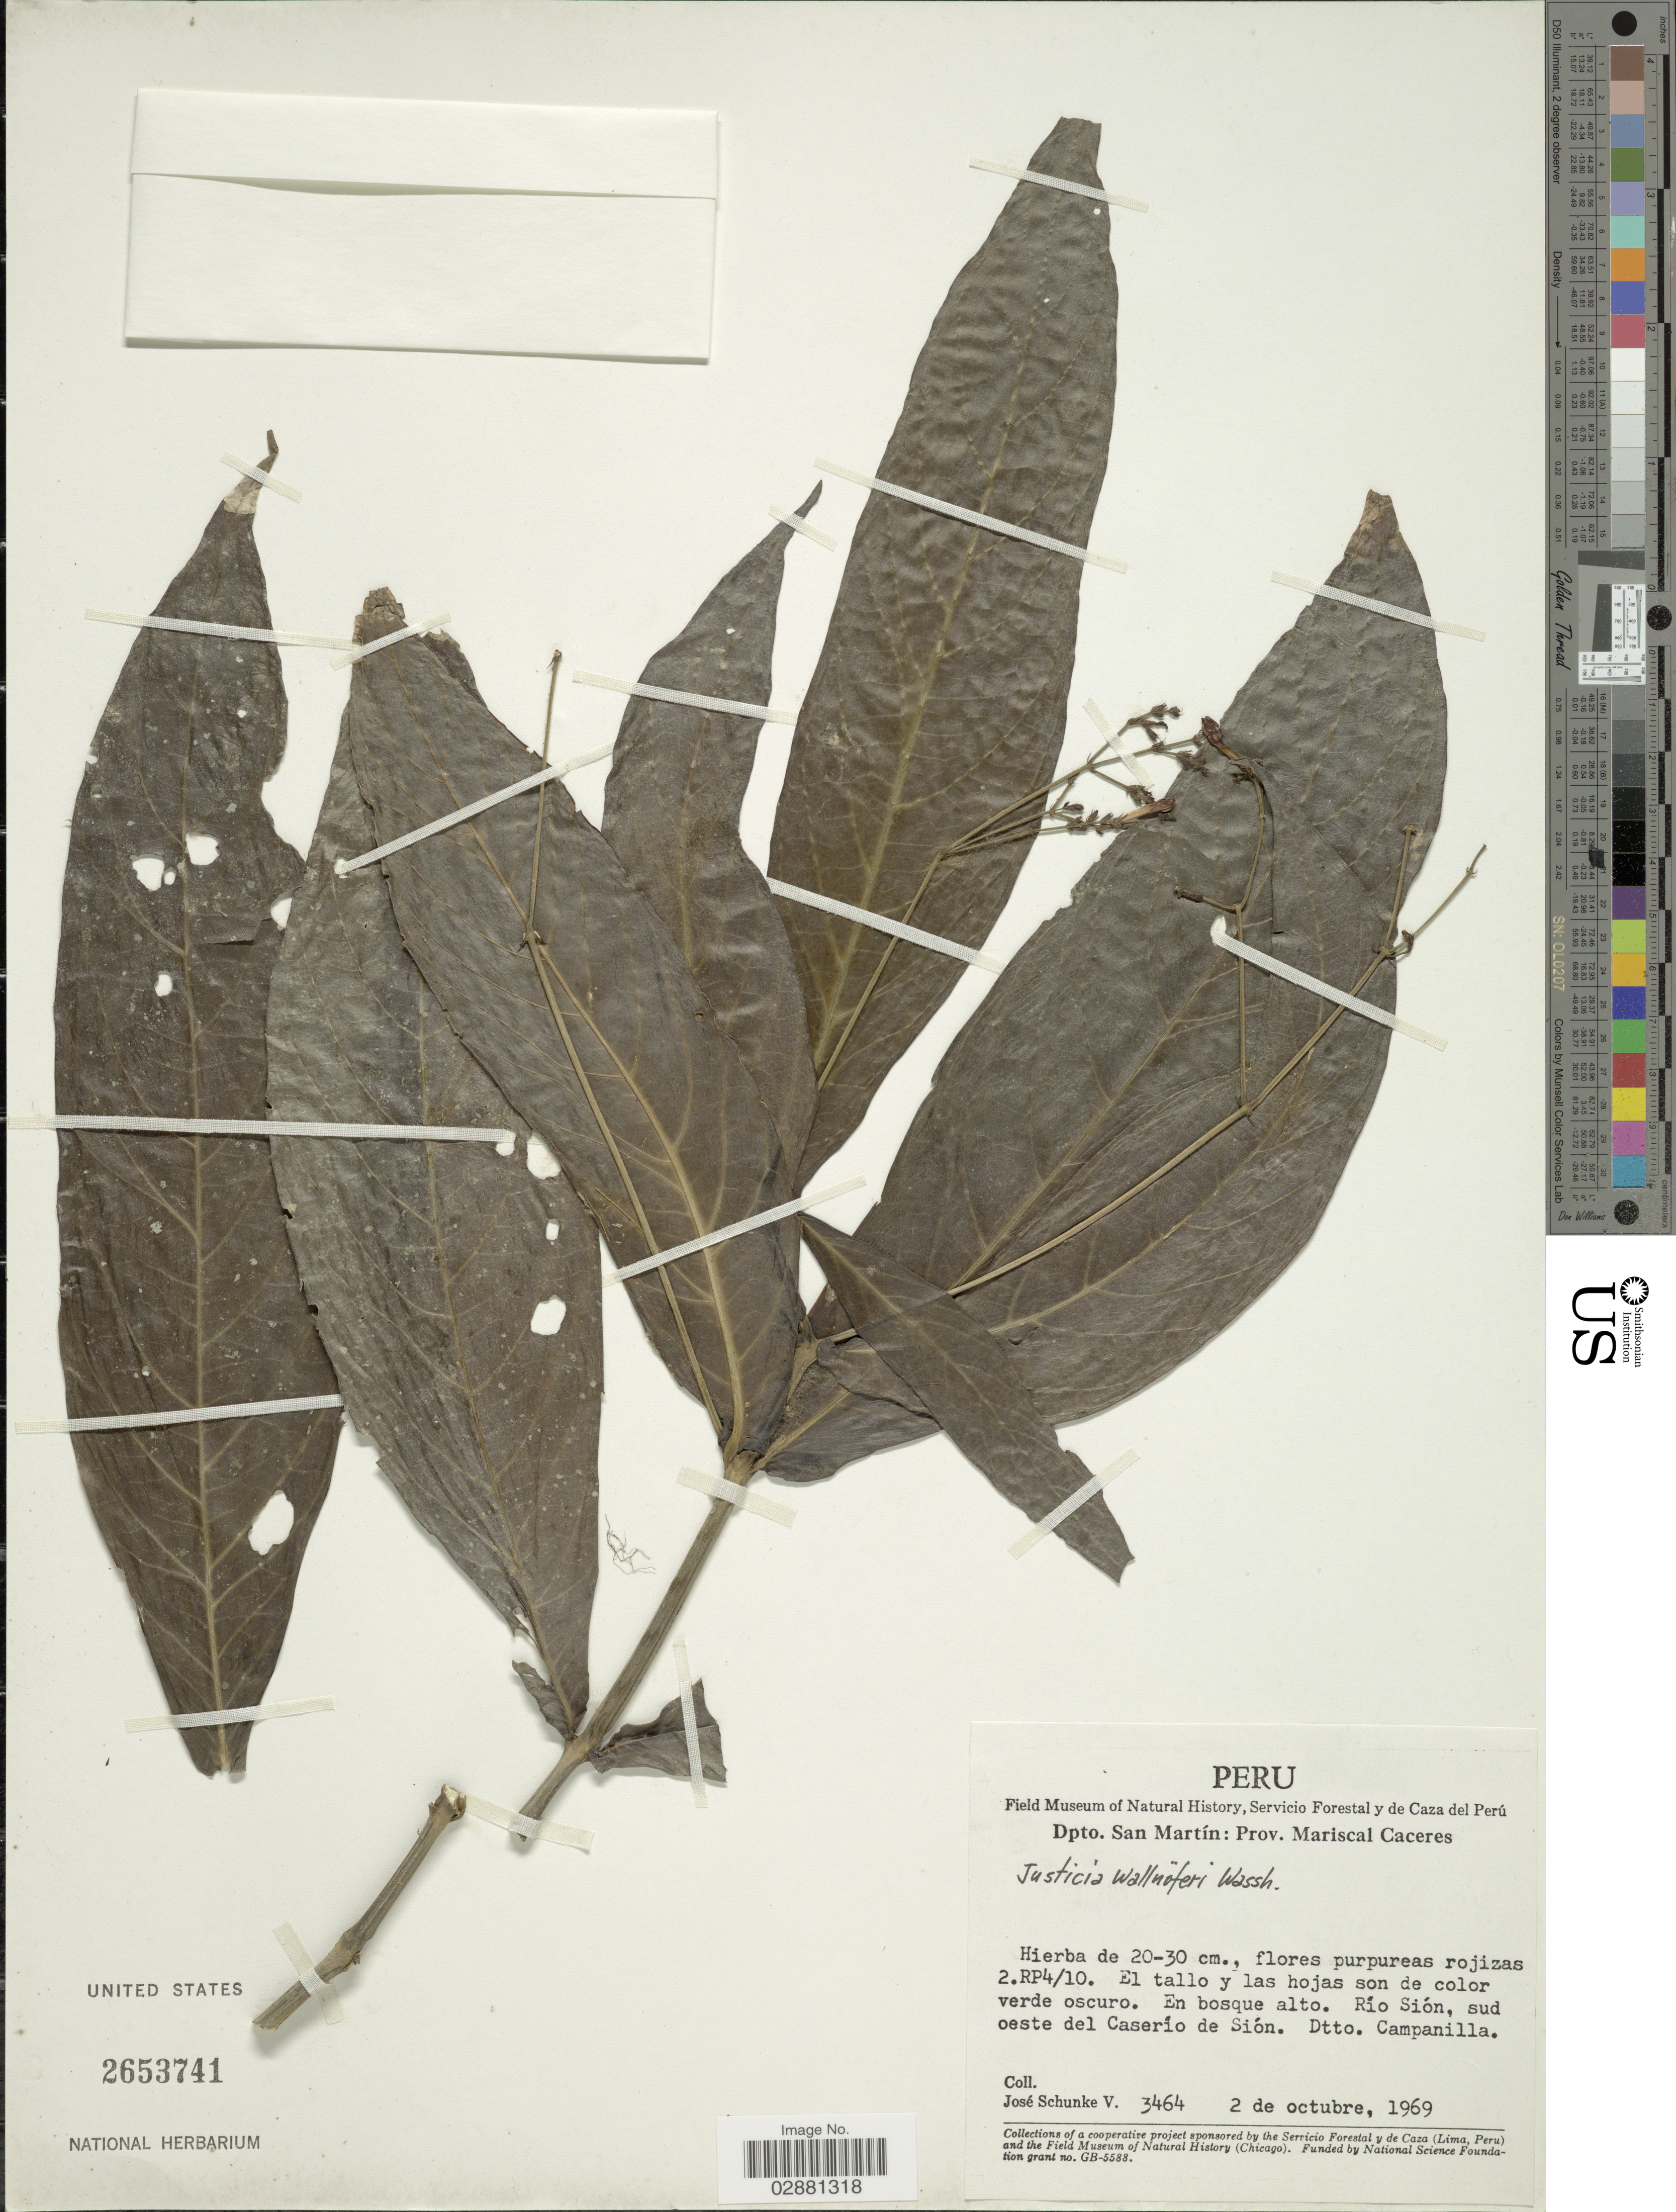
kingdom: Plantae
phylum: Tracheophyta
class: Magnoliopsida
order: Lamiales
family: Acanthaceae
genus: Justicia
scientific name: Justicia wallnoeferi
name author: Wassh.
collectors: J. Schunke Vigo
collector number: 3464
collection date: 1969-10-02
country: Peru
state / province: San Martín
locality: Dpto. San Martín: Prov. Mariscal Caceres, En bosque alto, Rio Sión, sud oeste del Caserío de Sión, Dtto. Campanilla.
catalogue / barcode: US 2653741